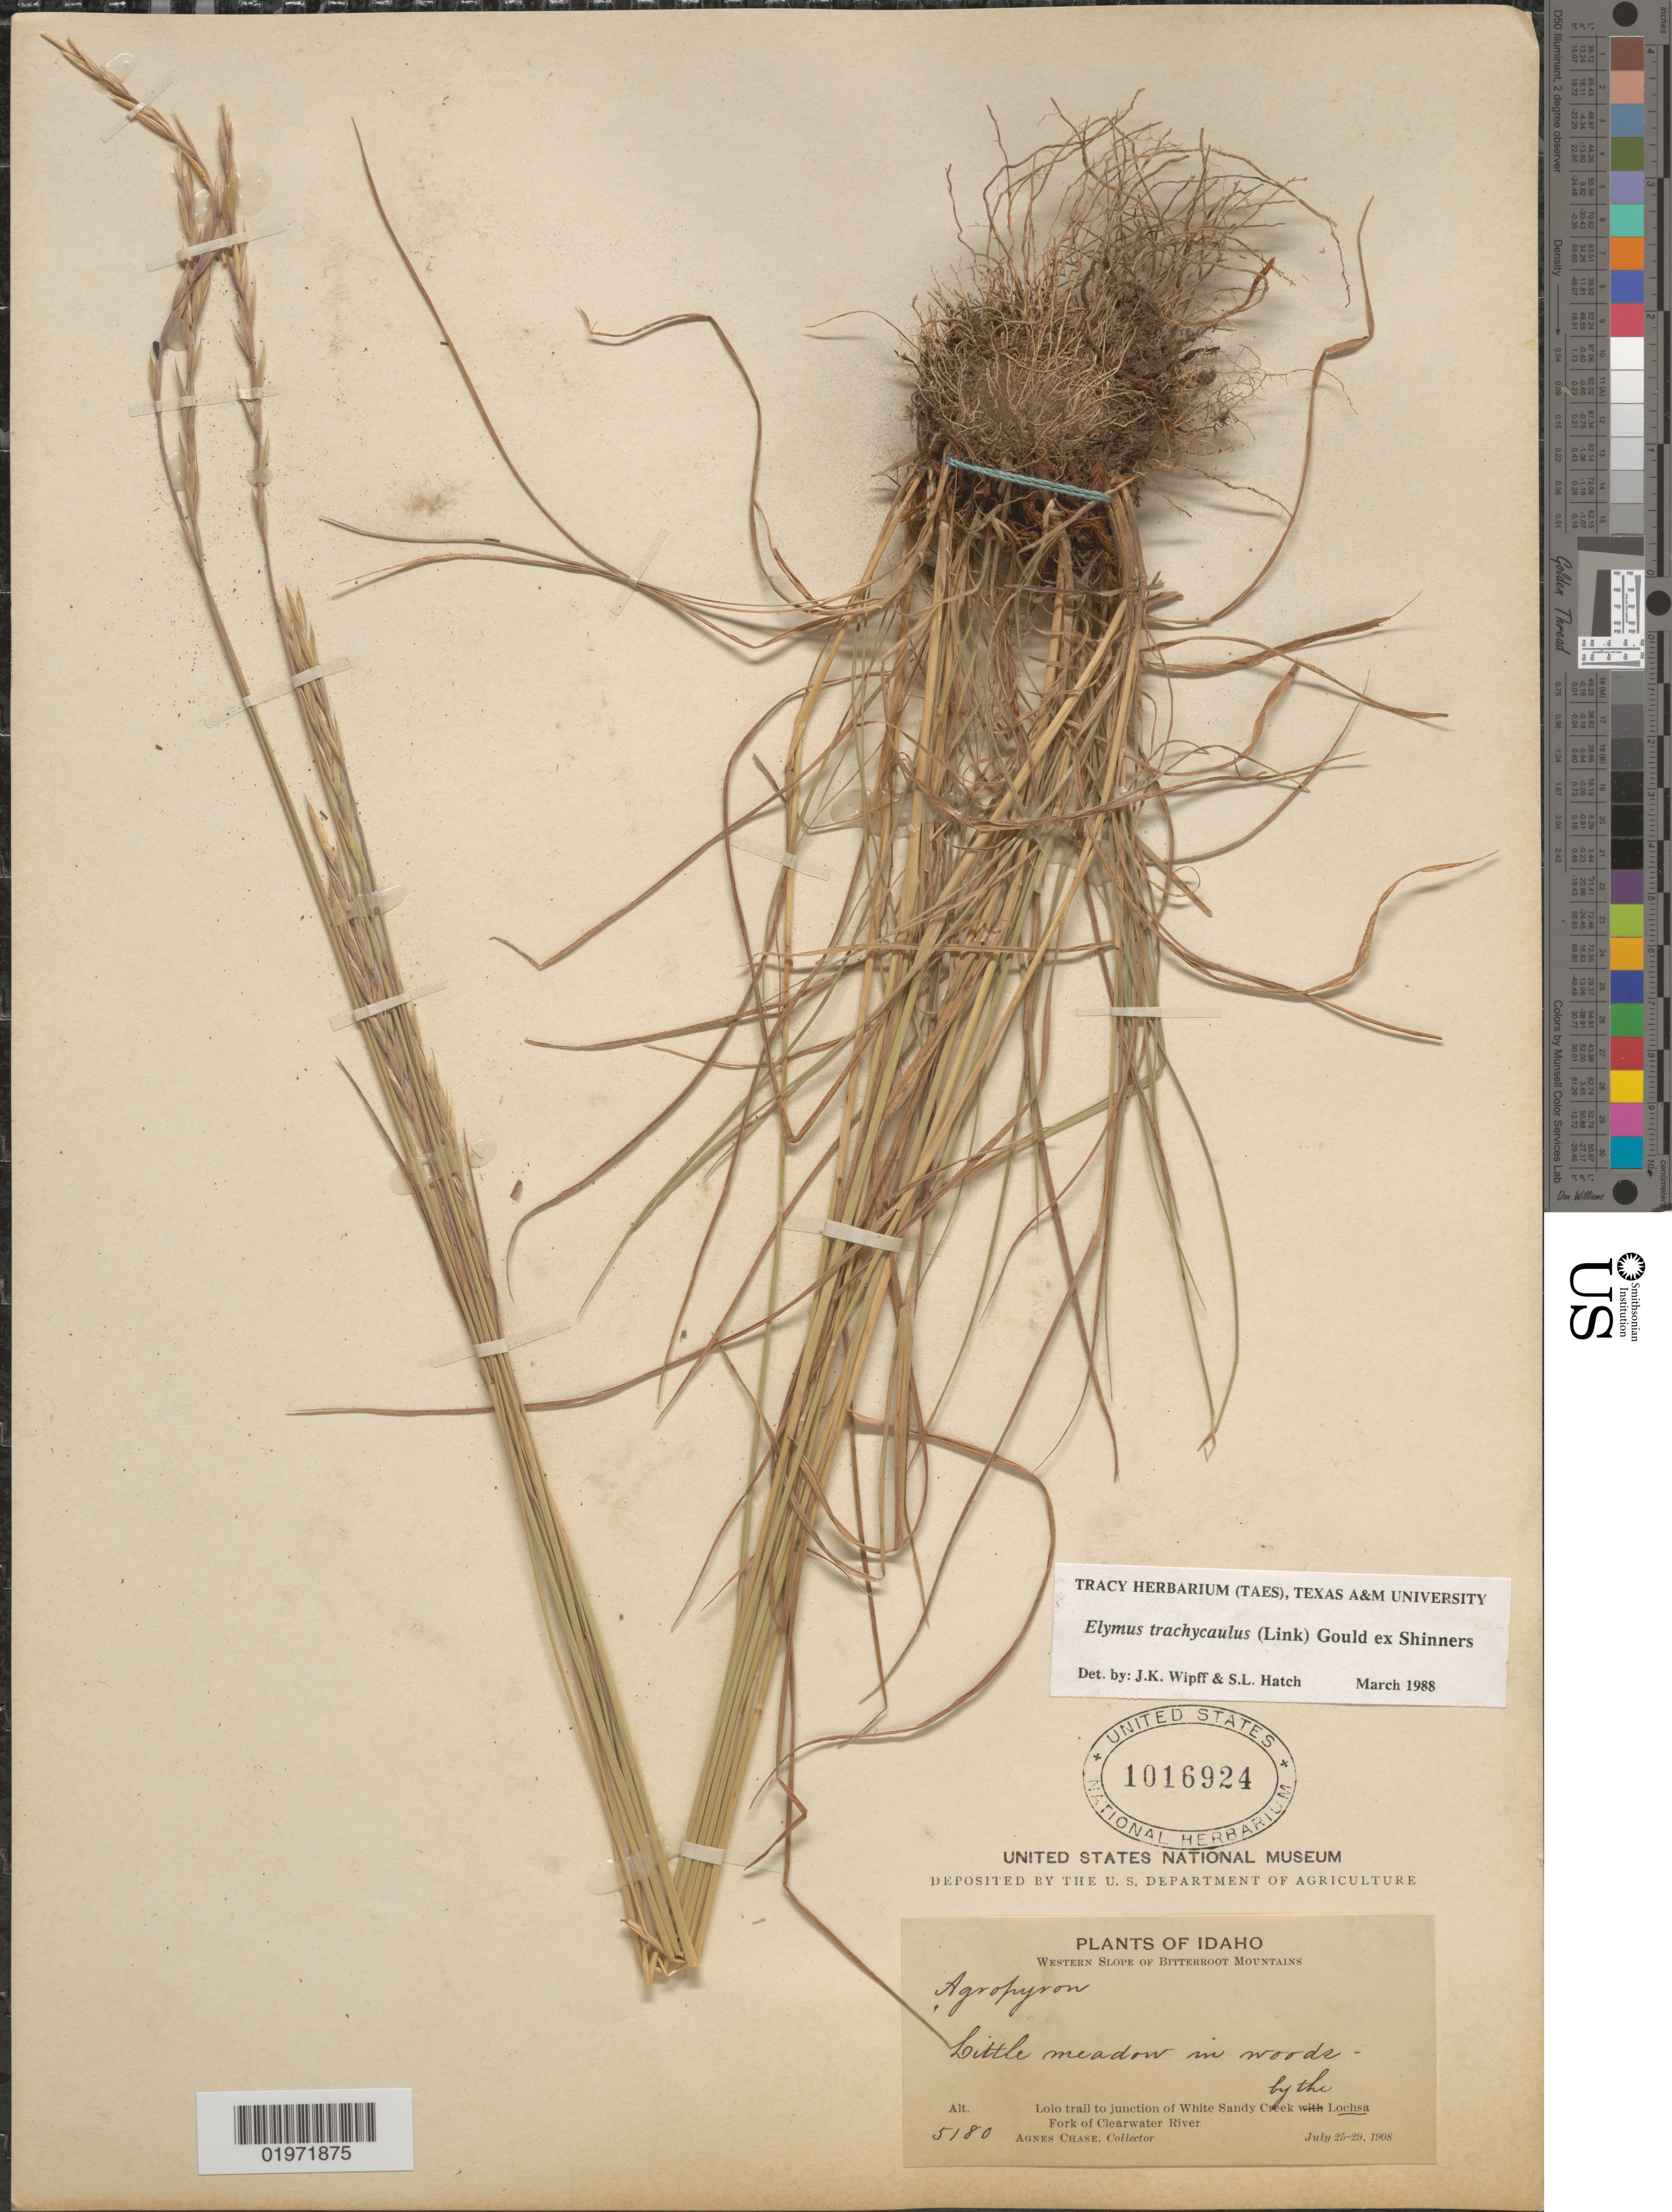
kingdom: Plantae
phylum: Tracheophyta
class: Liliopsida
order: Poales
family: Poaceae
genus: Elymus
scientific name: Elymus trachycaulus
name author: (Link) Gould ex Shinners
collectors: A. Chase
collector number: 5180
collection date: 1908-07-25/1908-07-29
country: United States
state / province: Idaho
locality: Western Slope of Bitterroot Mountains. Little meadow in woods. Lolo trail to junction of White Sandy Creek by the Lochsa Fork of Clearwater River.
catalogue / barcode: US 1016924